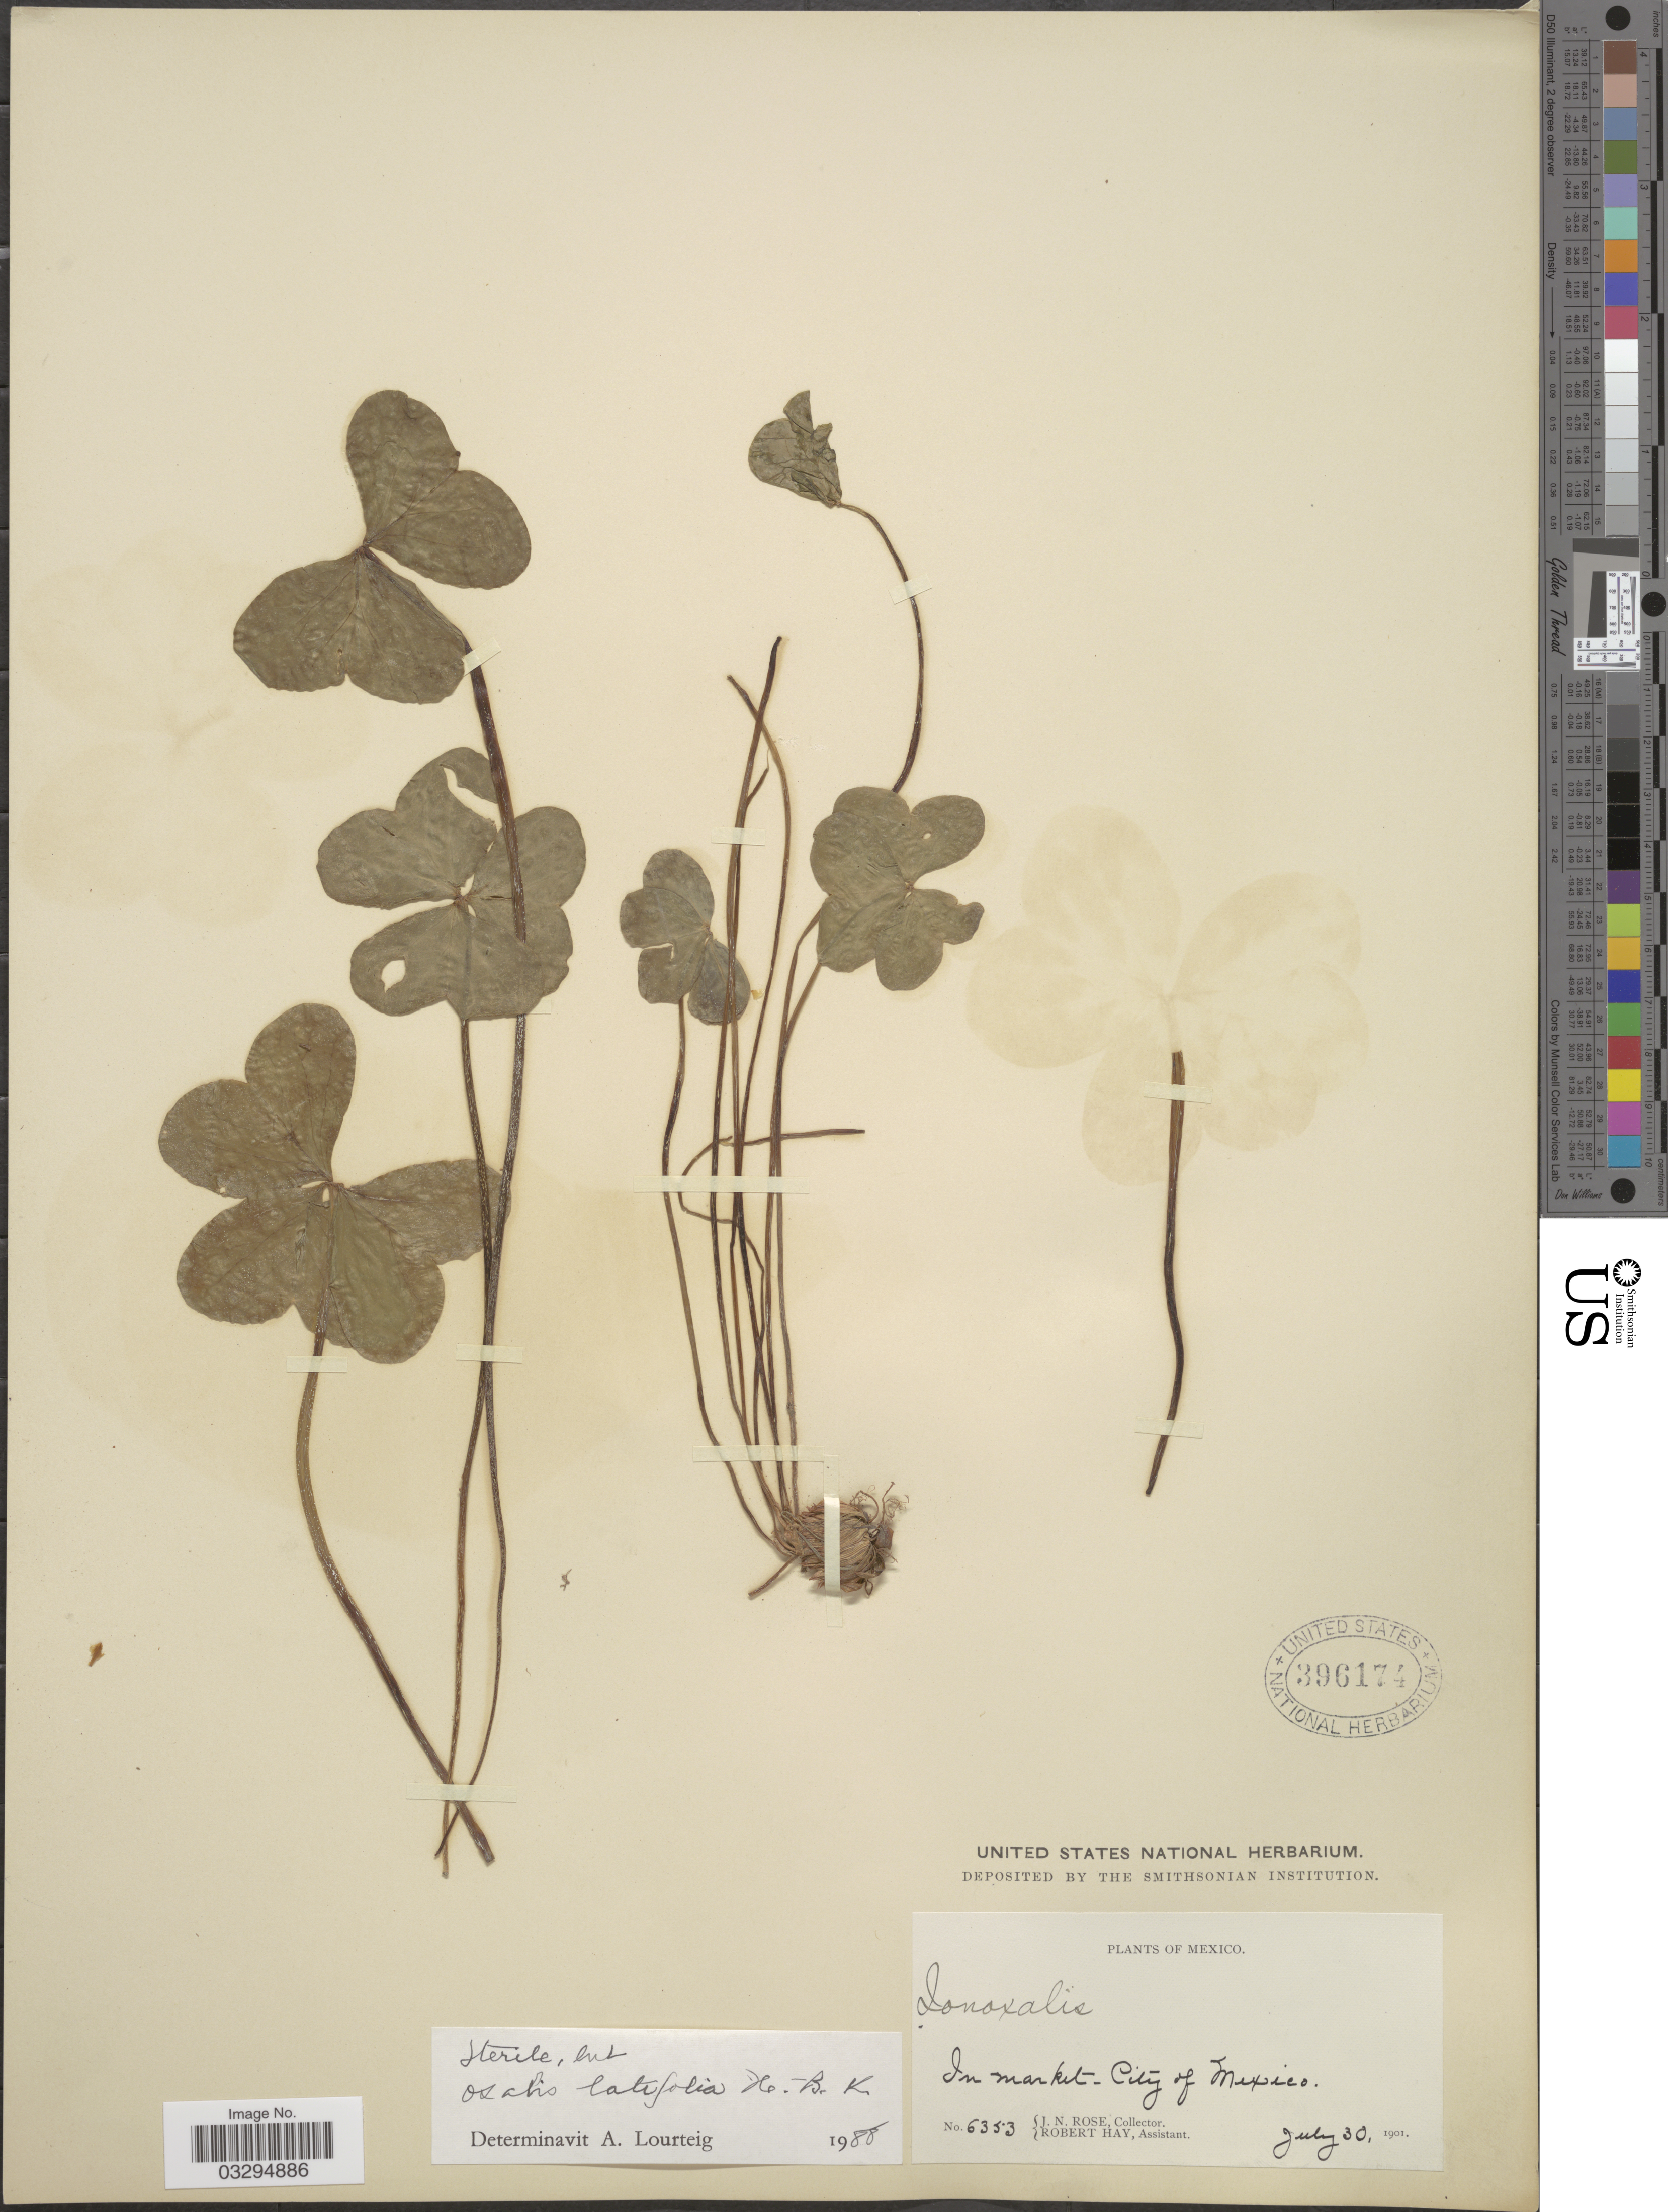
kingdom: Plantae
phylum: Tracheophyta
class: Magnoliopsida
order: Oxalidales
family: Oxalidaceae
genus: Oxalis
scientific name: Oxalis latifolia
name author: Kunth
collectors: J. N. Rose & R. Hay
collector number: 6353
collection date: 1901-07-30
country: Mexico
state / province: México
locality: In market City of Mexico.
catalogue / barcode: US 396174